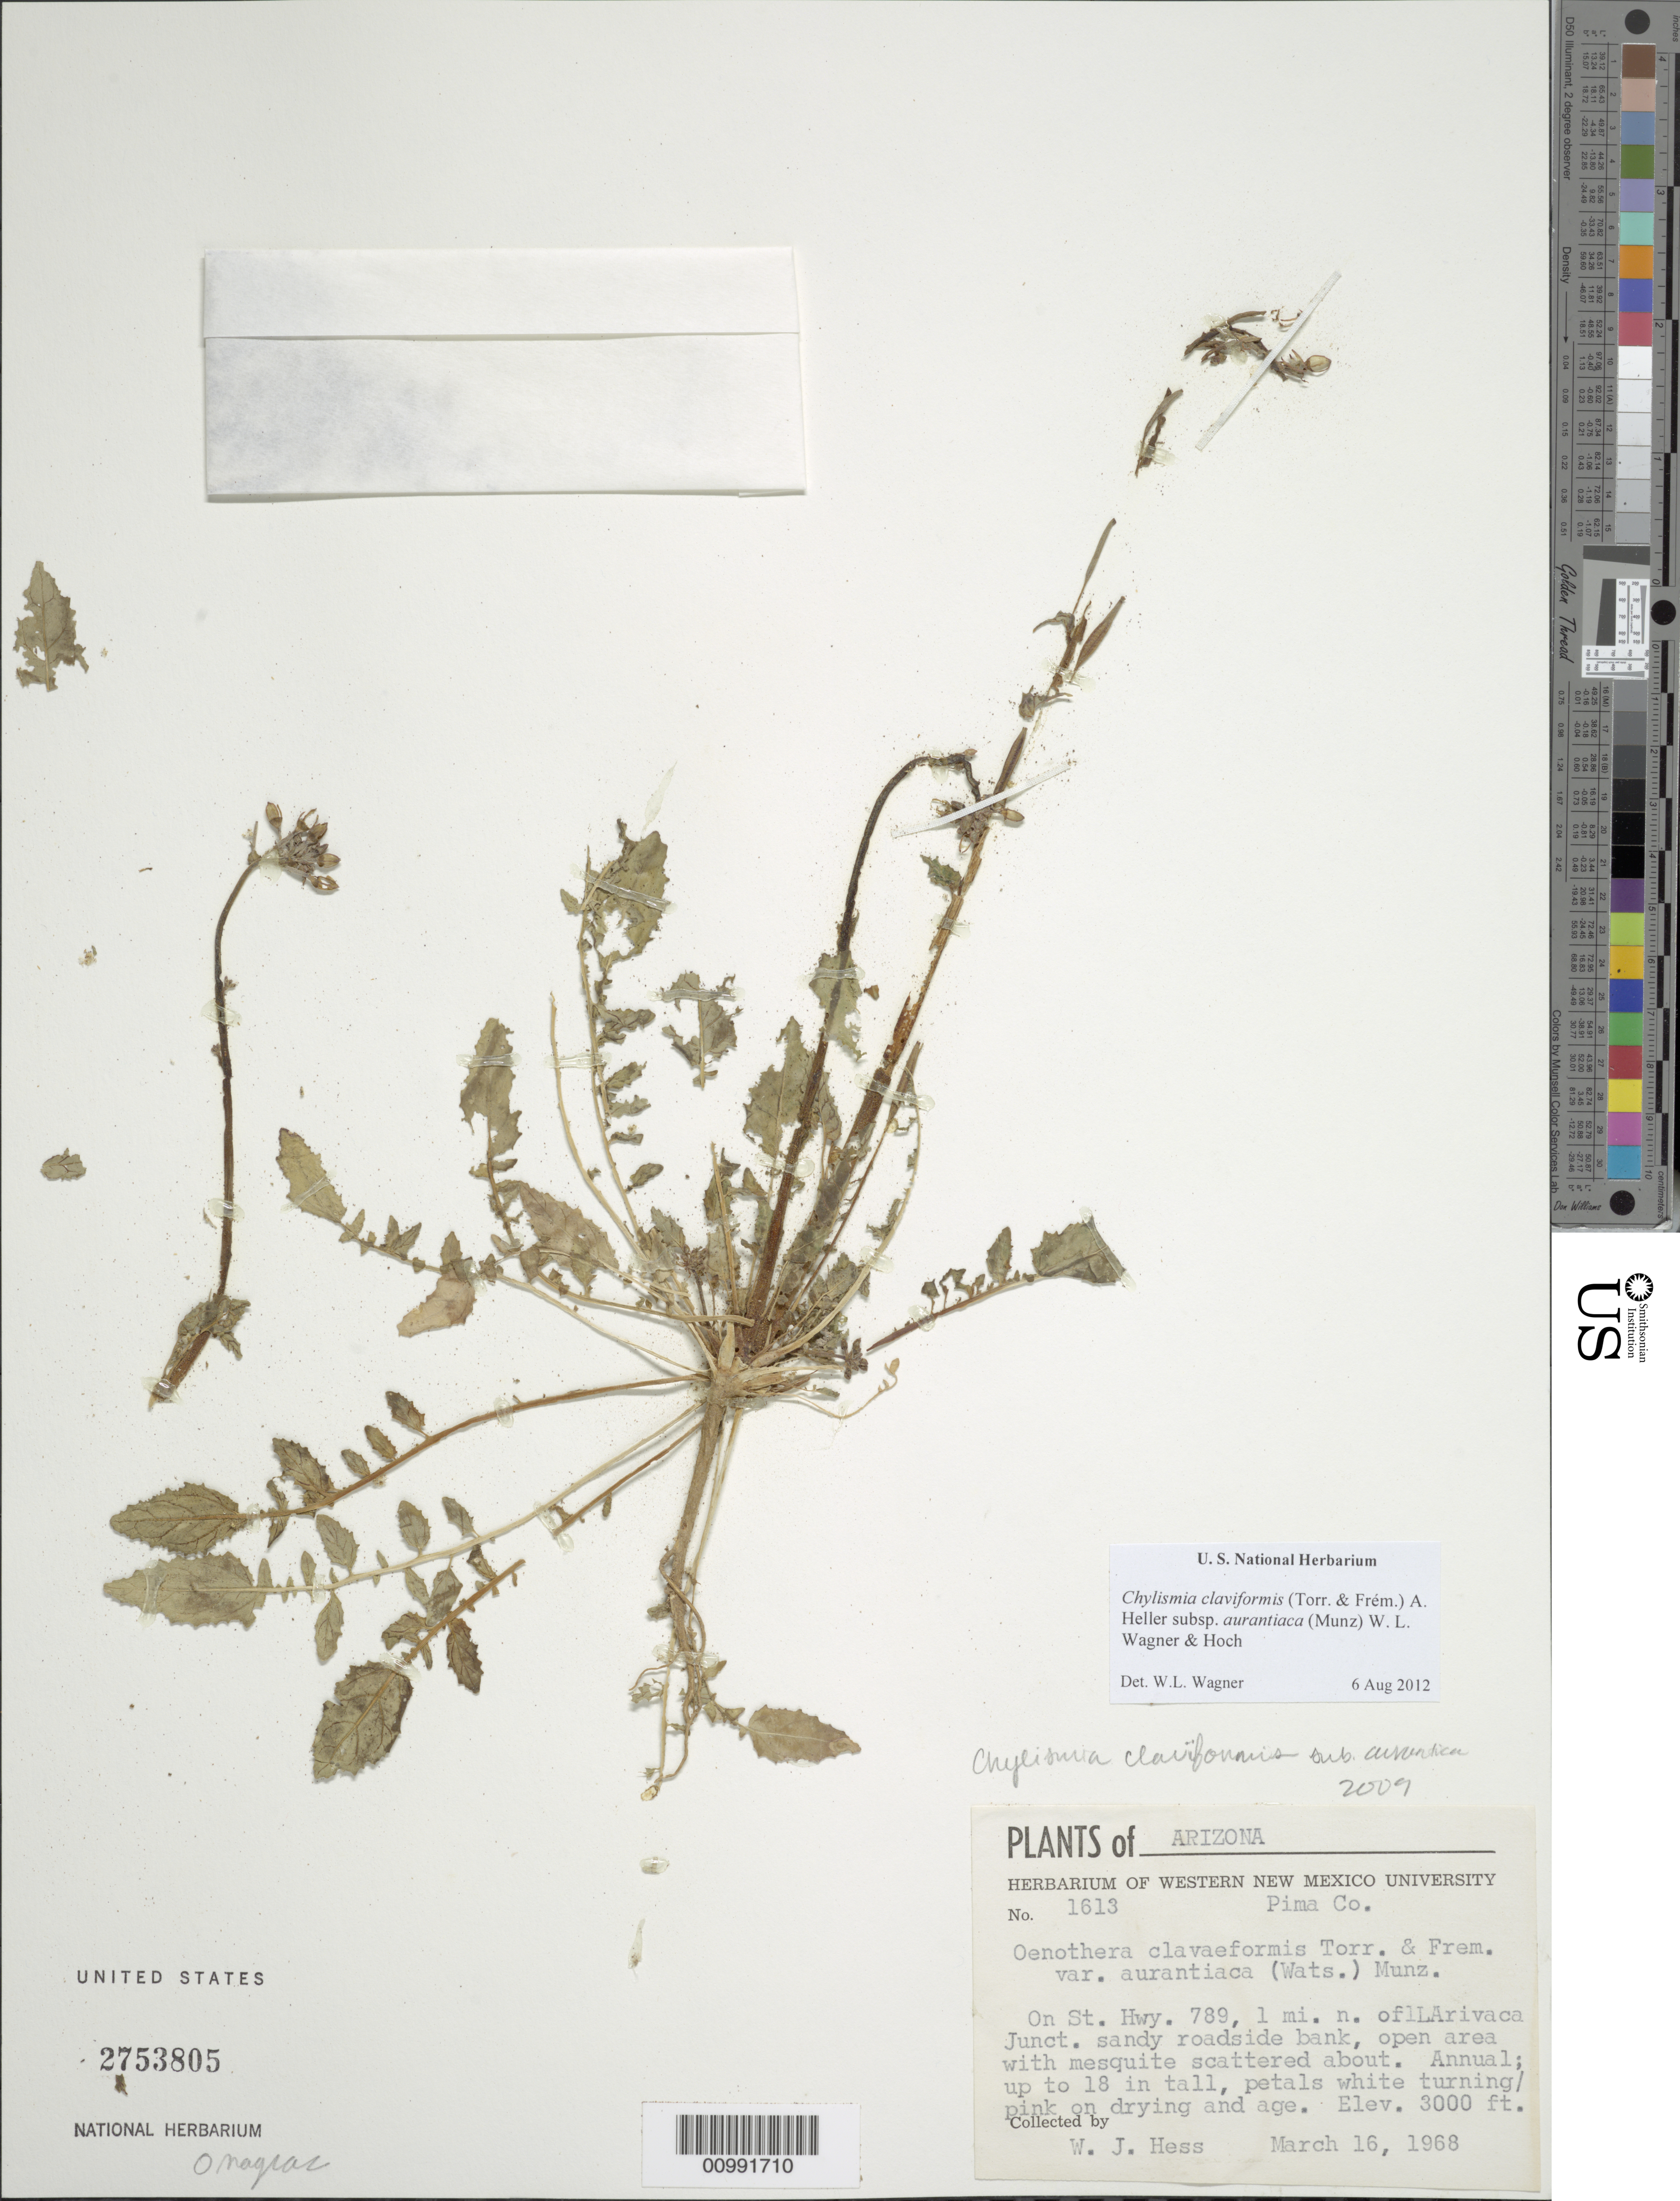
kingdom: Plantae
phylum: Tracheophyta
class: Magnoliopsida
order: Myrtales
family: Onagraceae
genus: Chylismia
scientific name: Chylismia claviformis subsp. aurantiaca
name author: (Munz) W.L. Wagner & Hoch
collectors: W. Hess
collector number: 1613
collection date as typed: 16 Mar 1968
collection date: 1968-03-16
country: United States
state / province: Arizona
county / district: Pima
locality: On St. highway 789, 1 mile north of LArivaca junction. Sandy roadside bank, open area with mesquite scattered about.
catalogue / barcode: US 2753805